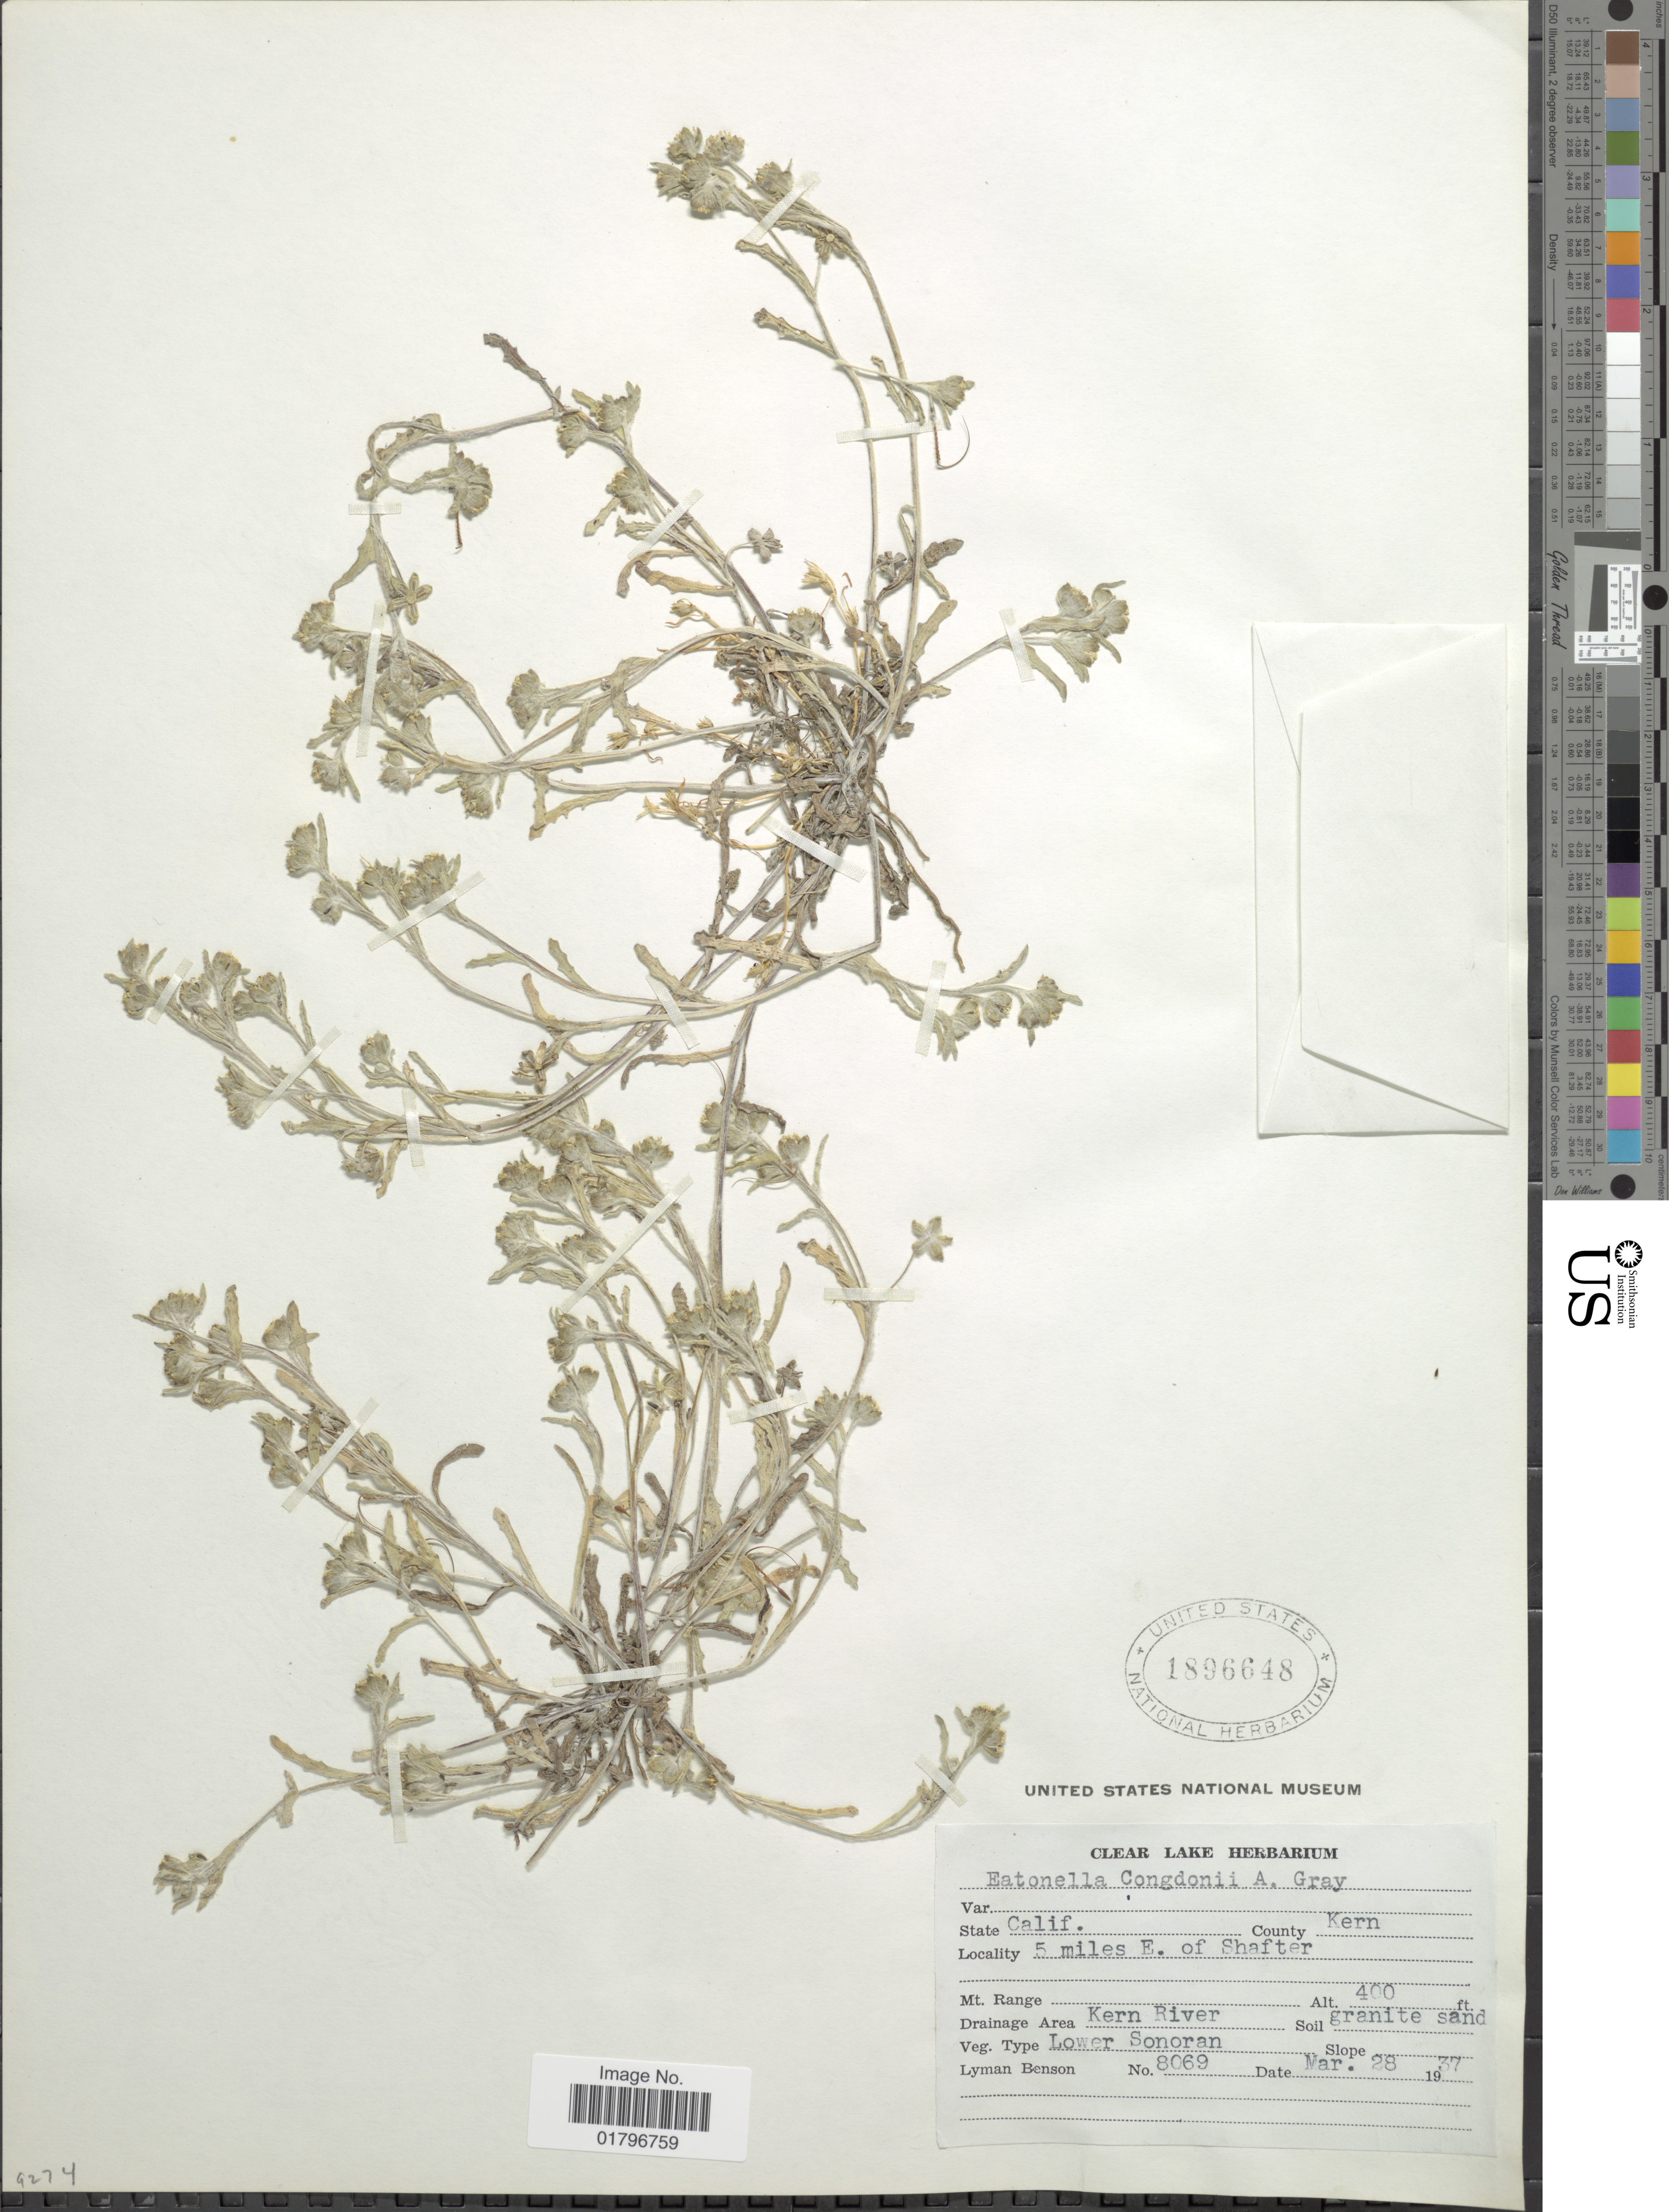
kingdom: Plantae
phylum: Tracheophyta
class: Magnoliopsida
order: Asterales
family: Asteraceae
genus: Eatonella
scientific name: Eatonella congdonii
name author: A. Gray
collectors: L. D. Benson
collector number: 8069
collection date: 1937-03-28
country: United States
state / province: California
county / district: Kern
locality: State Calif. County Kern. 5 miles E. of Shafter. Drainage Area Kern River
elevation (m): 122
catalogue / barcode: US 1896648